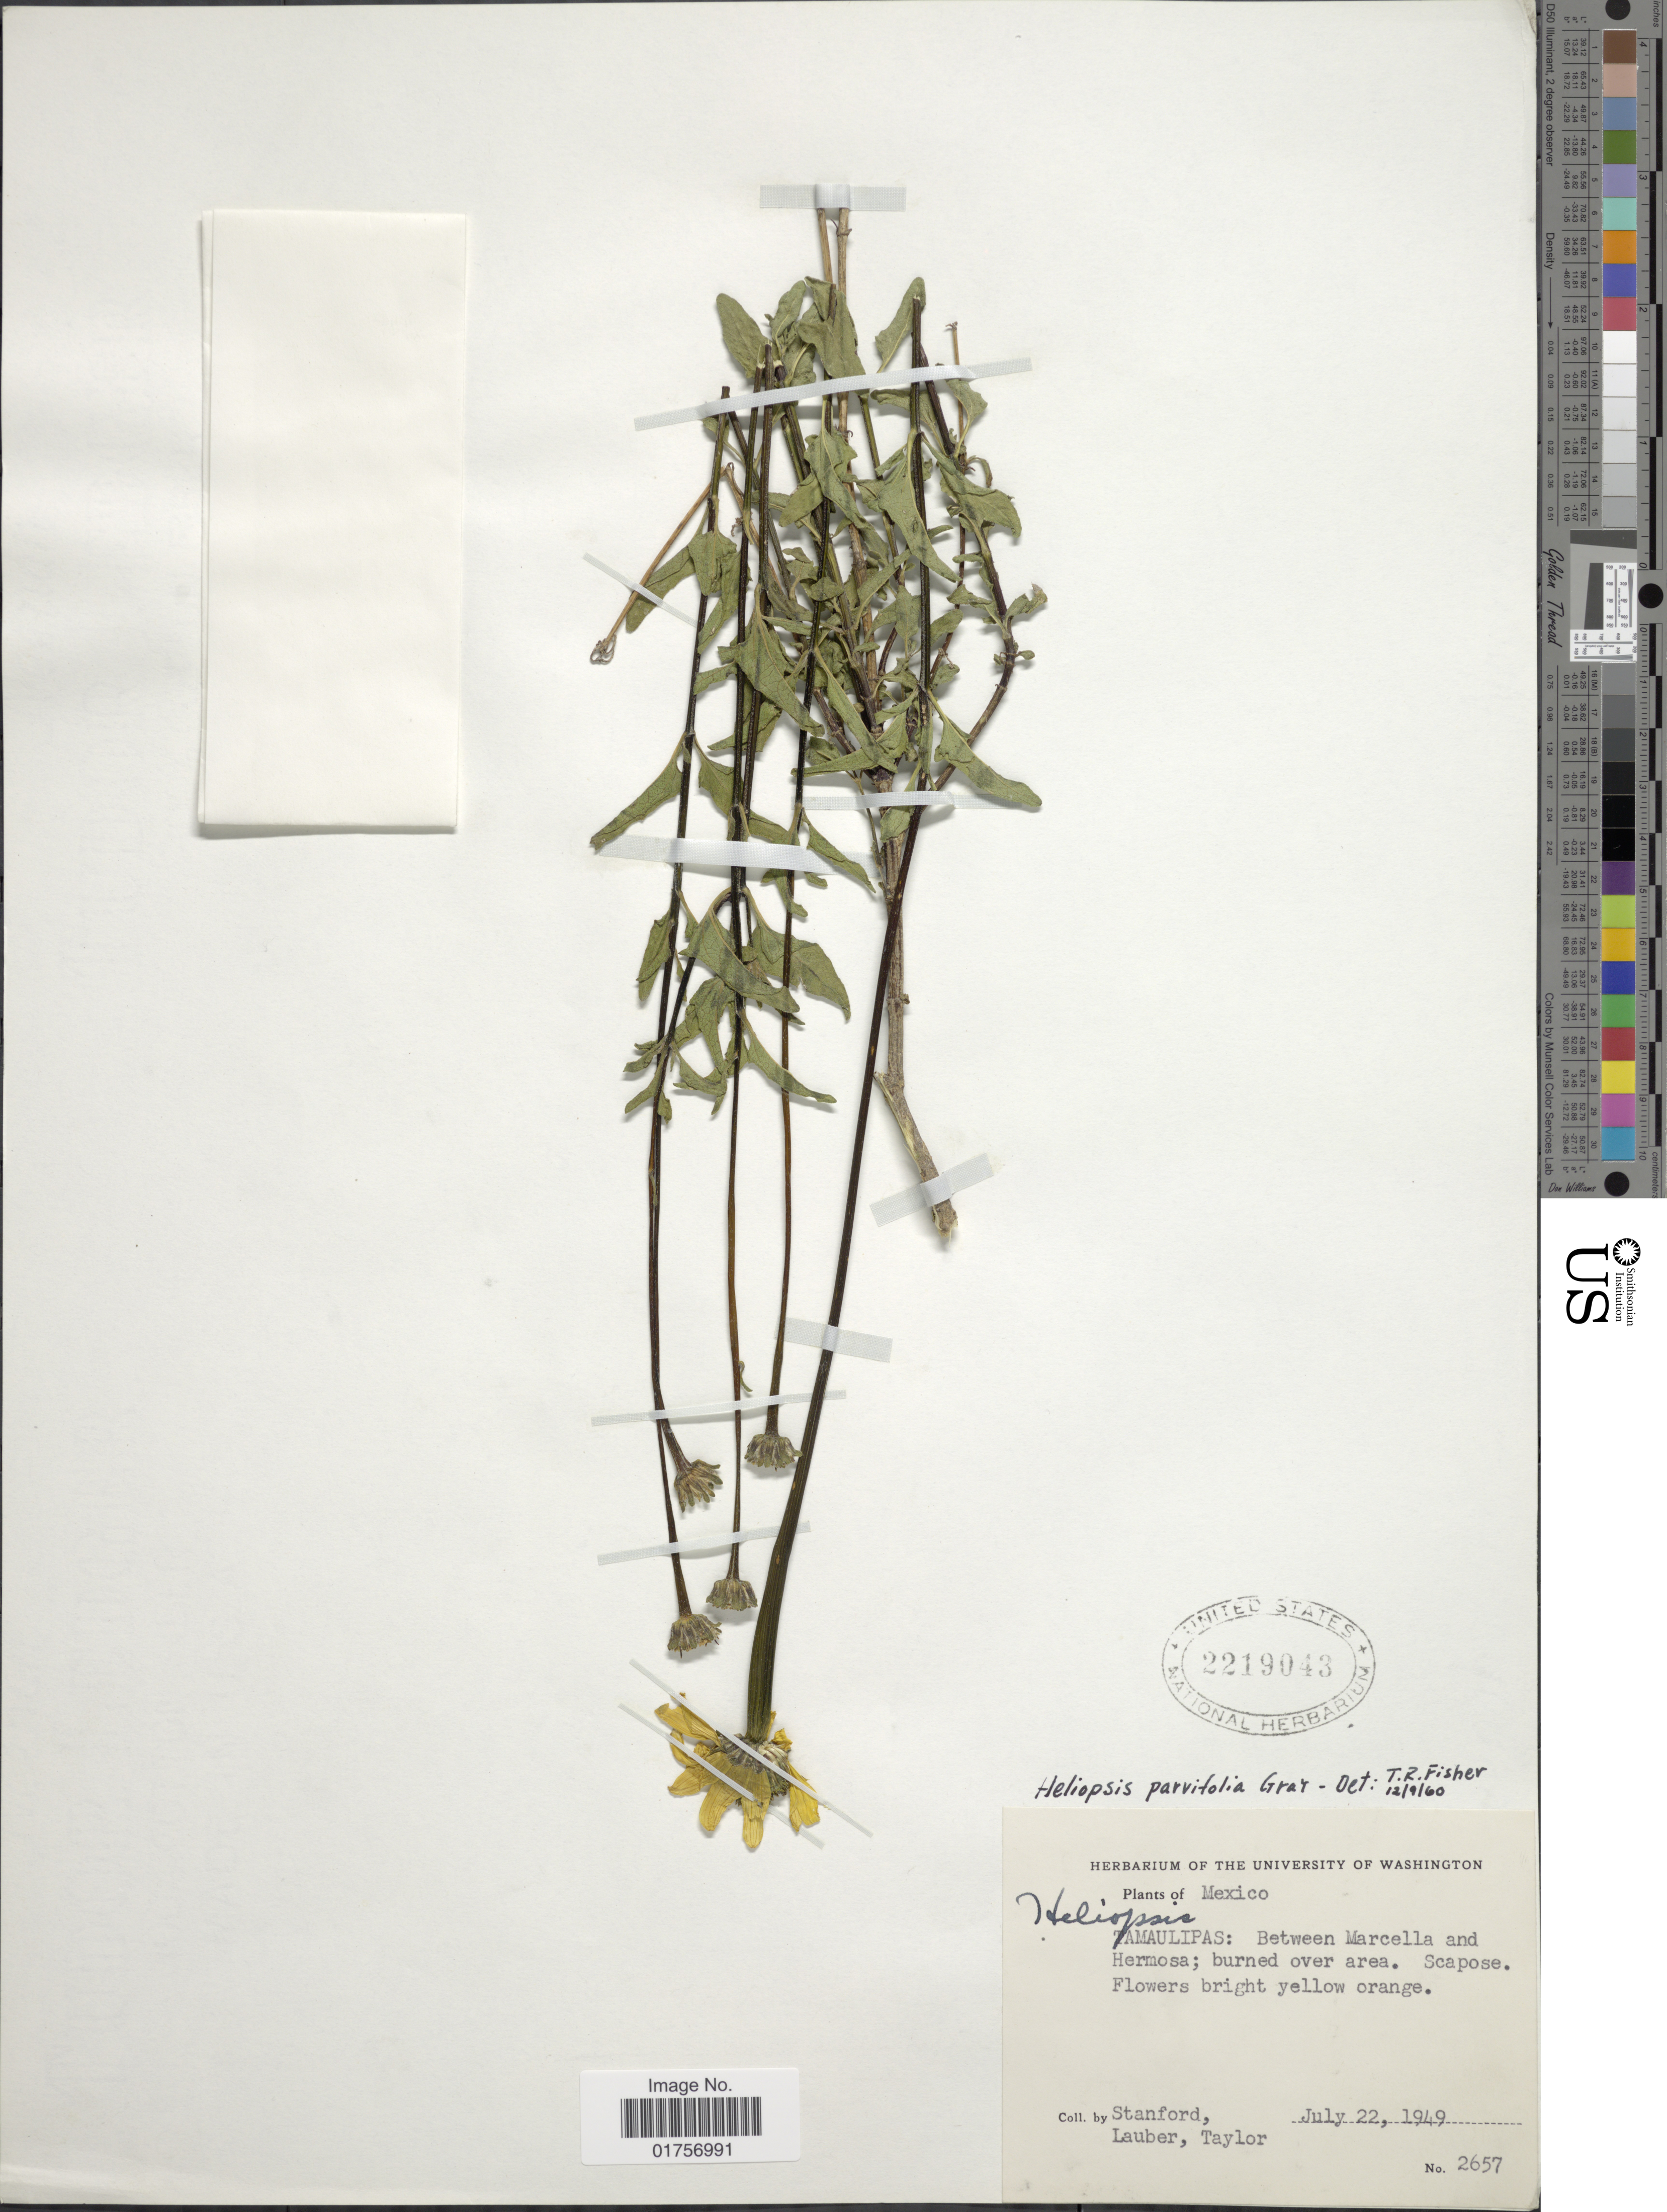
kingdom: Plantae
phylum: Tracheophyta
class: Magnoliopsida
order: Asterales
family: Asteraceae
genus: Heliopsis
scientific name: Heliopsis parvifolia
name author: A. Gray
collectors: -. Stanford, Lauber, -- & -- Taylor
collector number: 2657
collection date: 1949-07-22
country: Mexico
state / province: Tamaulipas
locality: Between Marcella and Hermosa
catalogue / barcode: US 2219043